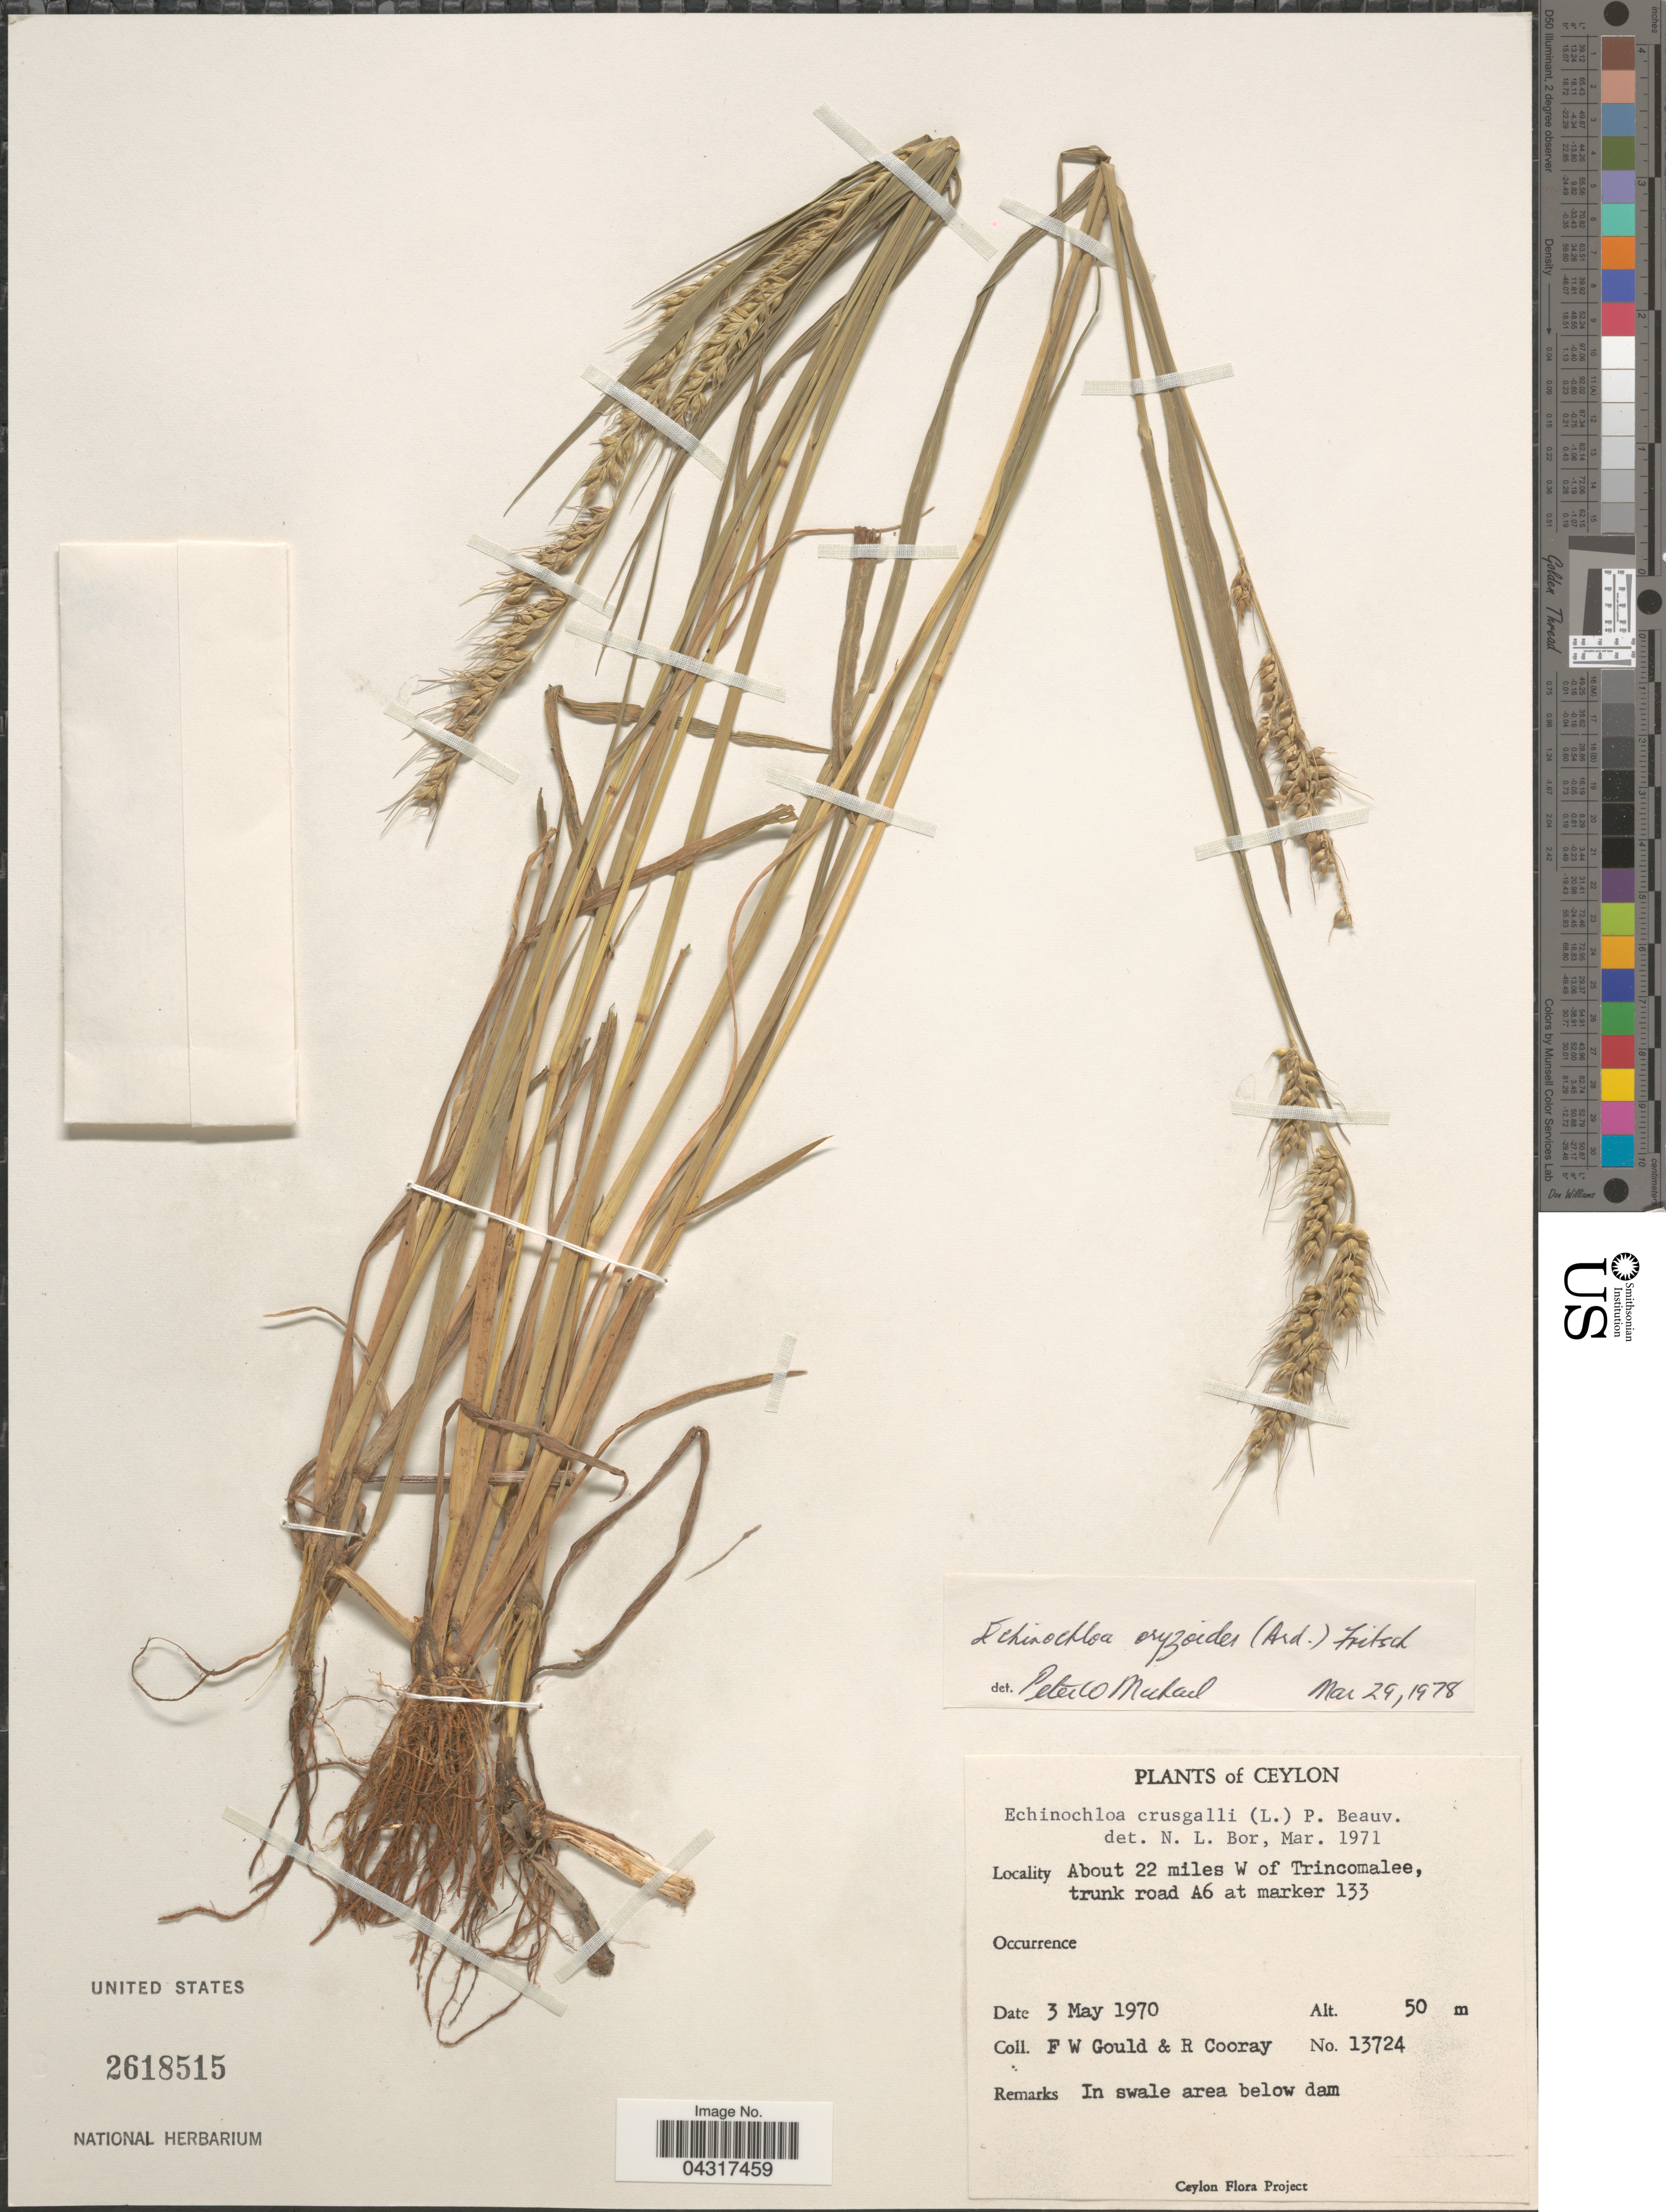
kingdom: Plantae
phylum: Tracheophyta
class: Liliopsida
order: Poales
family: Poaceae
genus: Echinochloa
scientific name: Echinochloa oryzoides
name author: (Ard.) Fritsch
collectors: F. W. Gould & R. Cooray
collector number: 13724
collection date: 1970-05-03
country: Sri Lanka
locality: Ceylon. Abut 22 miles W of Trincomalee, trunk road A6 at marker 133.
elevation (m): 50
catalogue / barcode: US 2618515